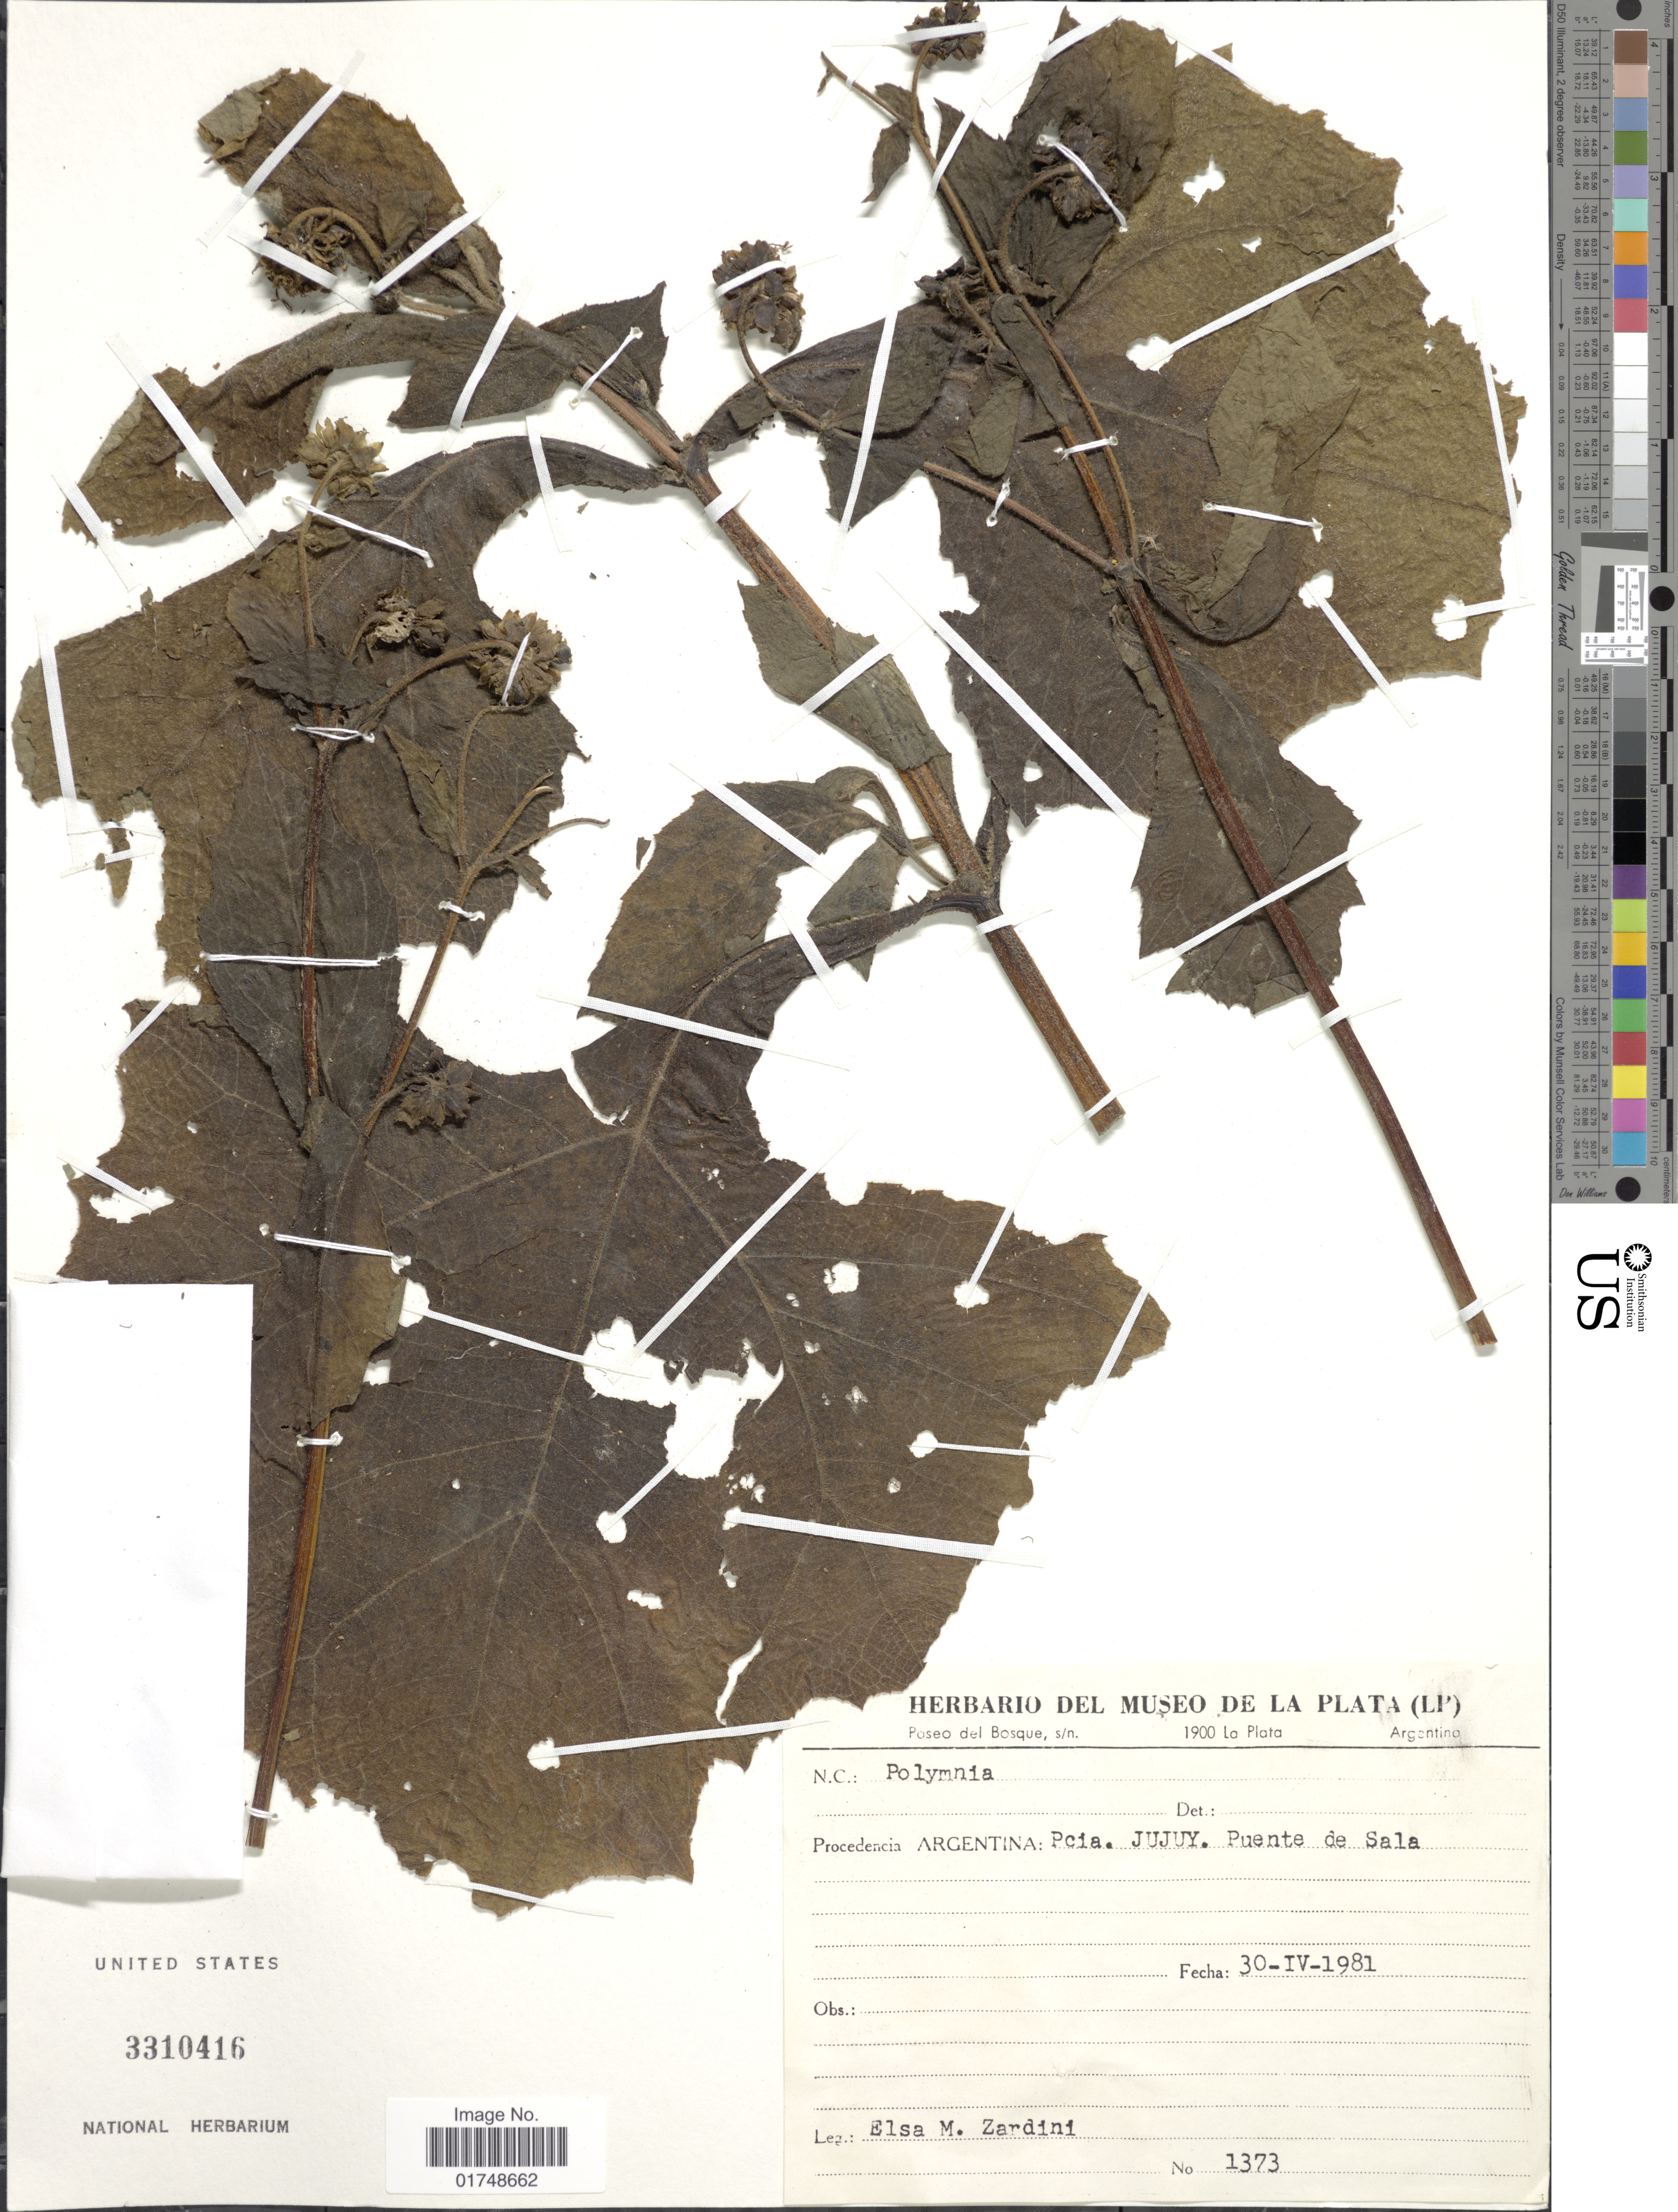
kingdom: Plantae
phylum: Tracheophyta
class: Magnoliopsida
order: Asterales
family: Asteraceae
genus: Smallanthus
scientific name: Smallanthus siegesbeckia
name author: (DC.) H. Rob.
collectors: E. M. Zardini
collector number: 1373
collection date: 1981-04-30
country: Argentina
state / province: Jujuy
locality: Puente de Sala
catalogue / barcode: US 3310416